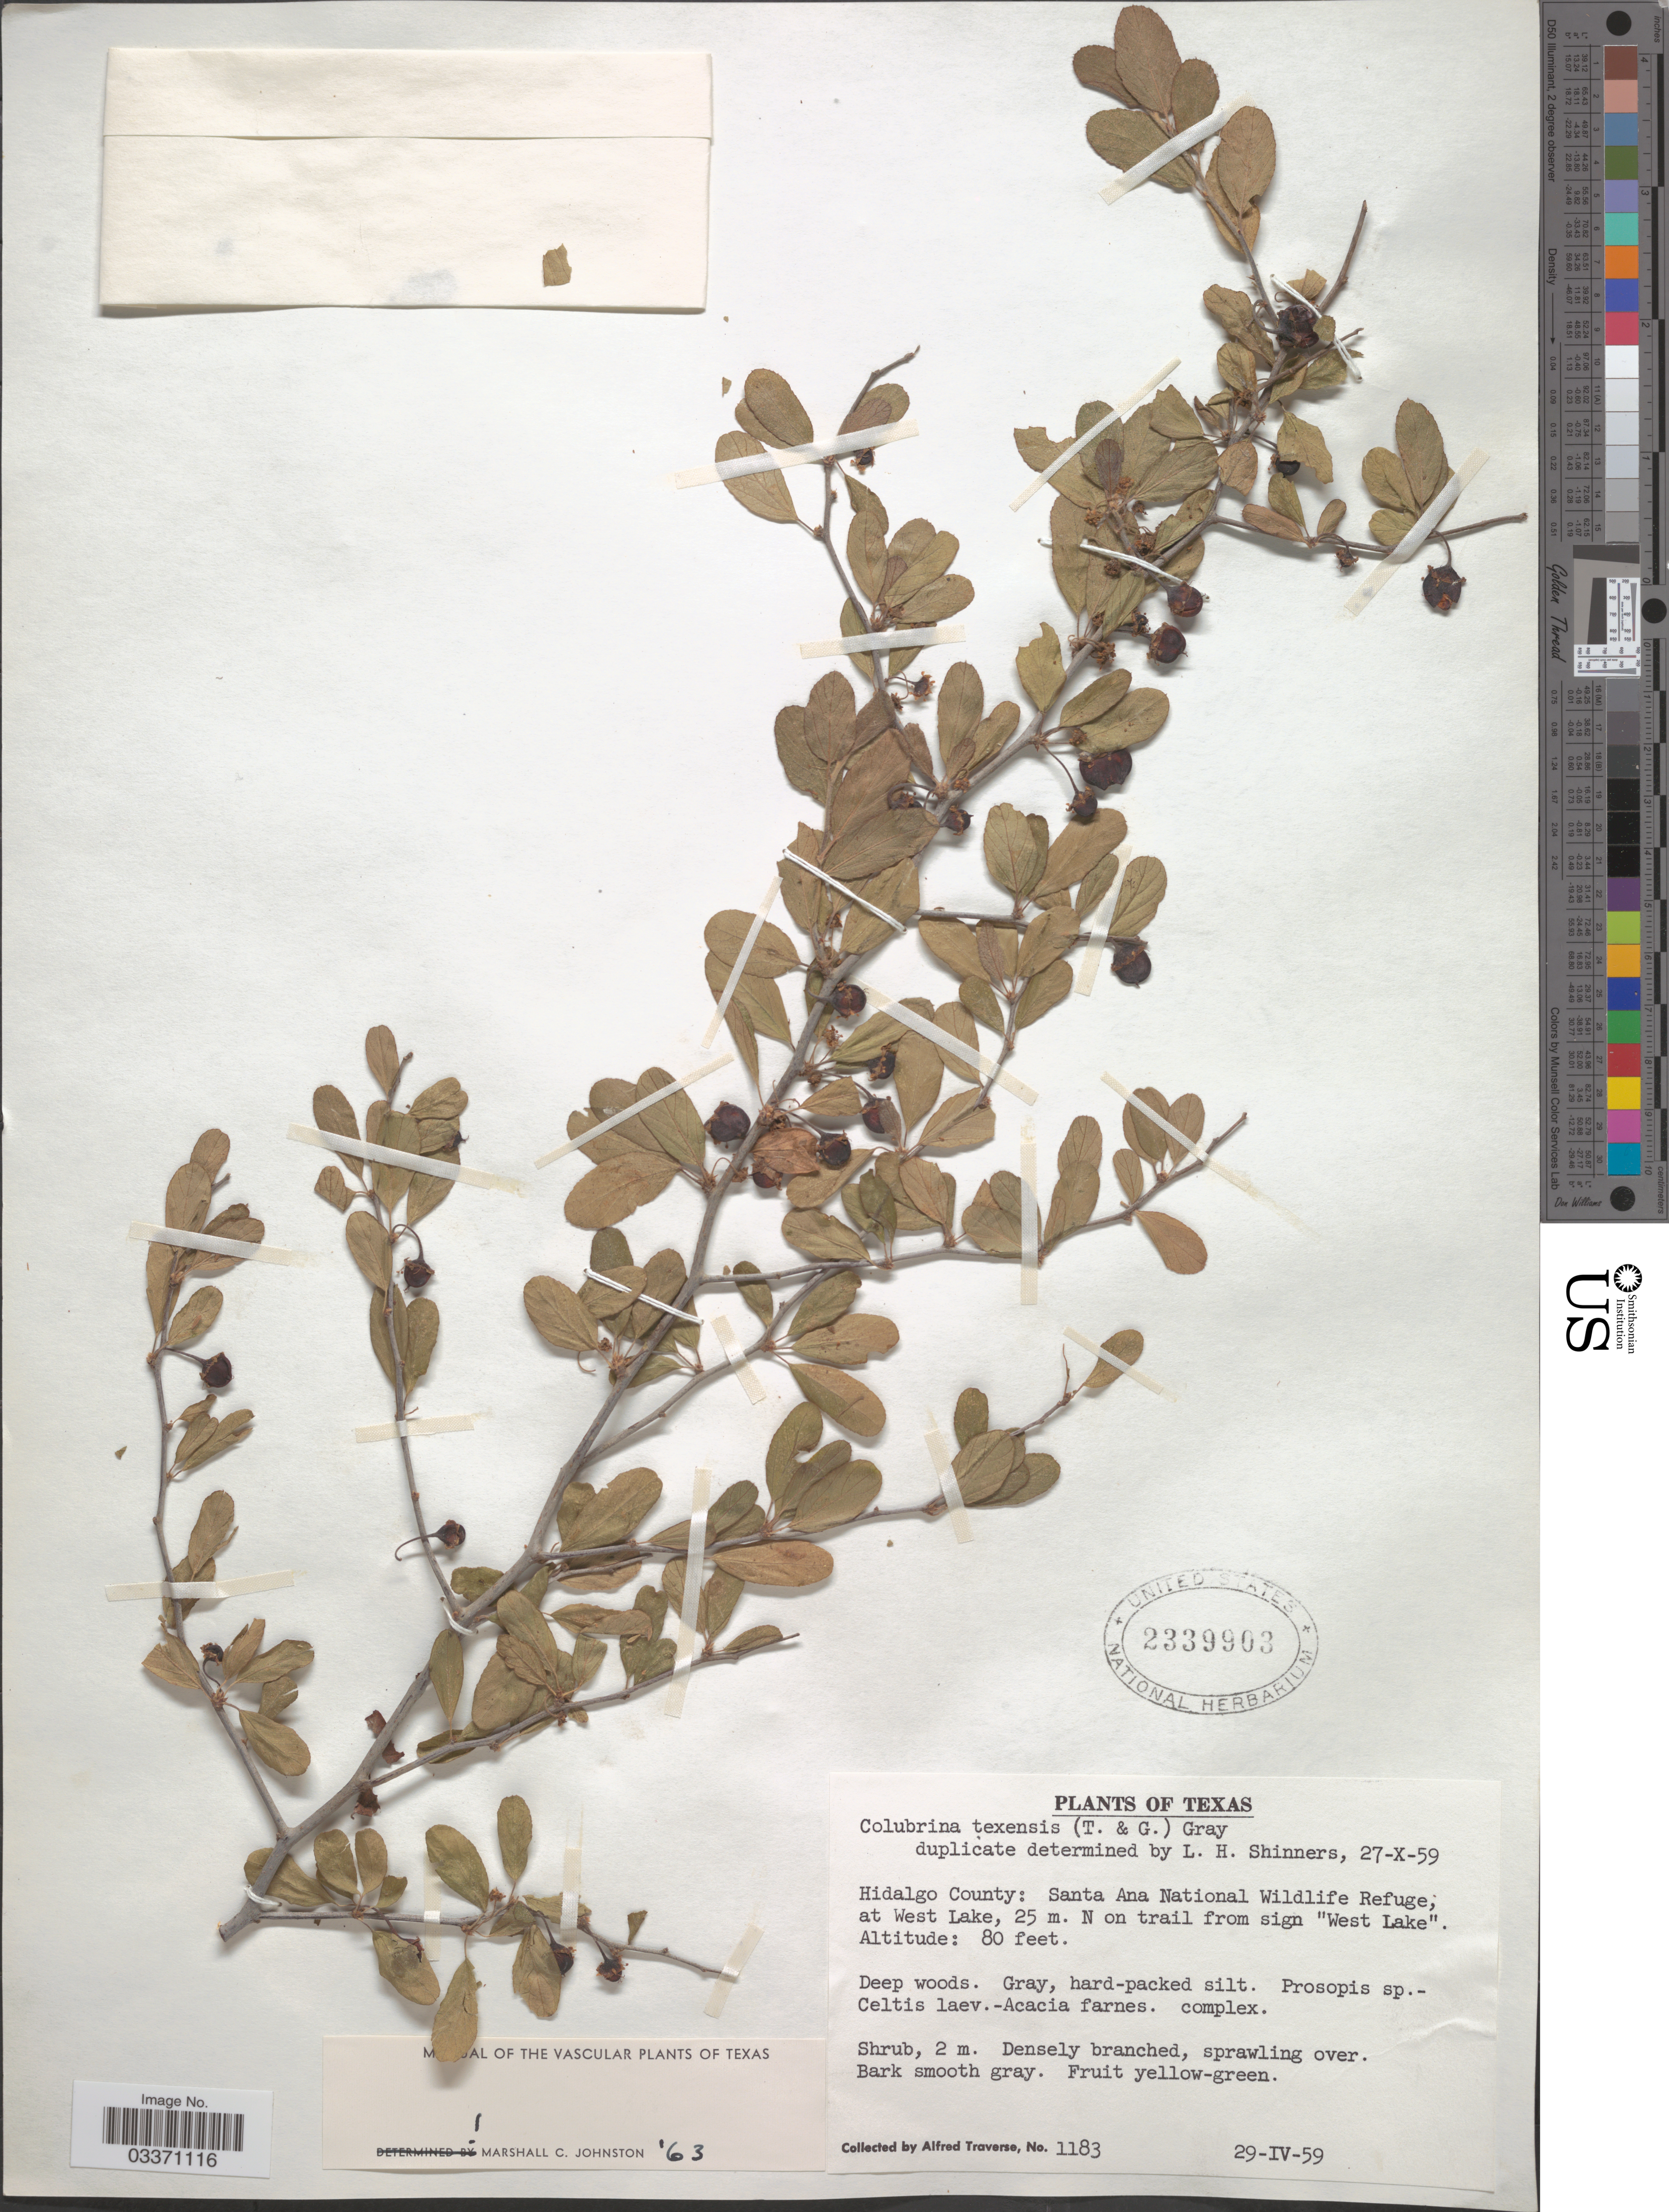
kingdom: Plantae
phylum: Tracheophyta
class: Magnoliopsida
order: Rosales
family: Rhamnaceae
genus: Colubrina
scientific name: Colubrina texensis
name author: (Torr. & A. Gray) A. Gray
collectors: A. Traverse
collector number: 1183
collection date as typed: Transcribed d/m/y: 29/4/59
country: United States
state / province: Texas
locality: Hidalgo County: Santa Ana National Wildlife Refuge, at West Lake, 25 m. N on trail from sign "West Lake".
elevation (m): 24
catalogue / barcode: US 2339903